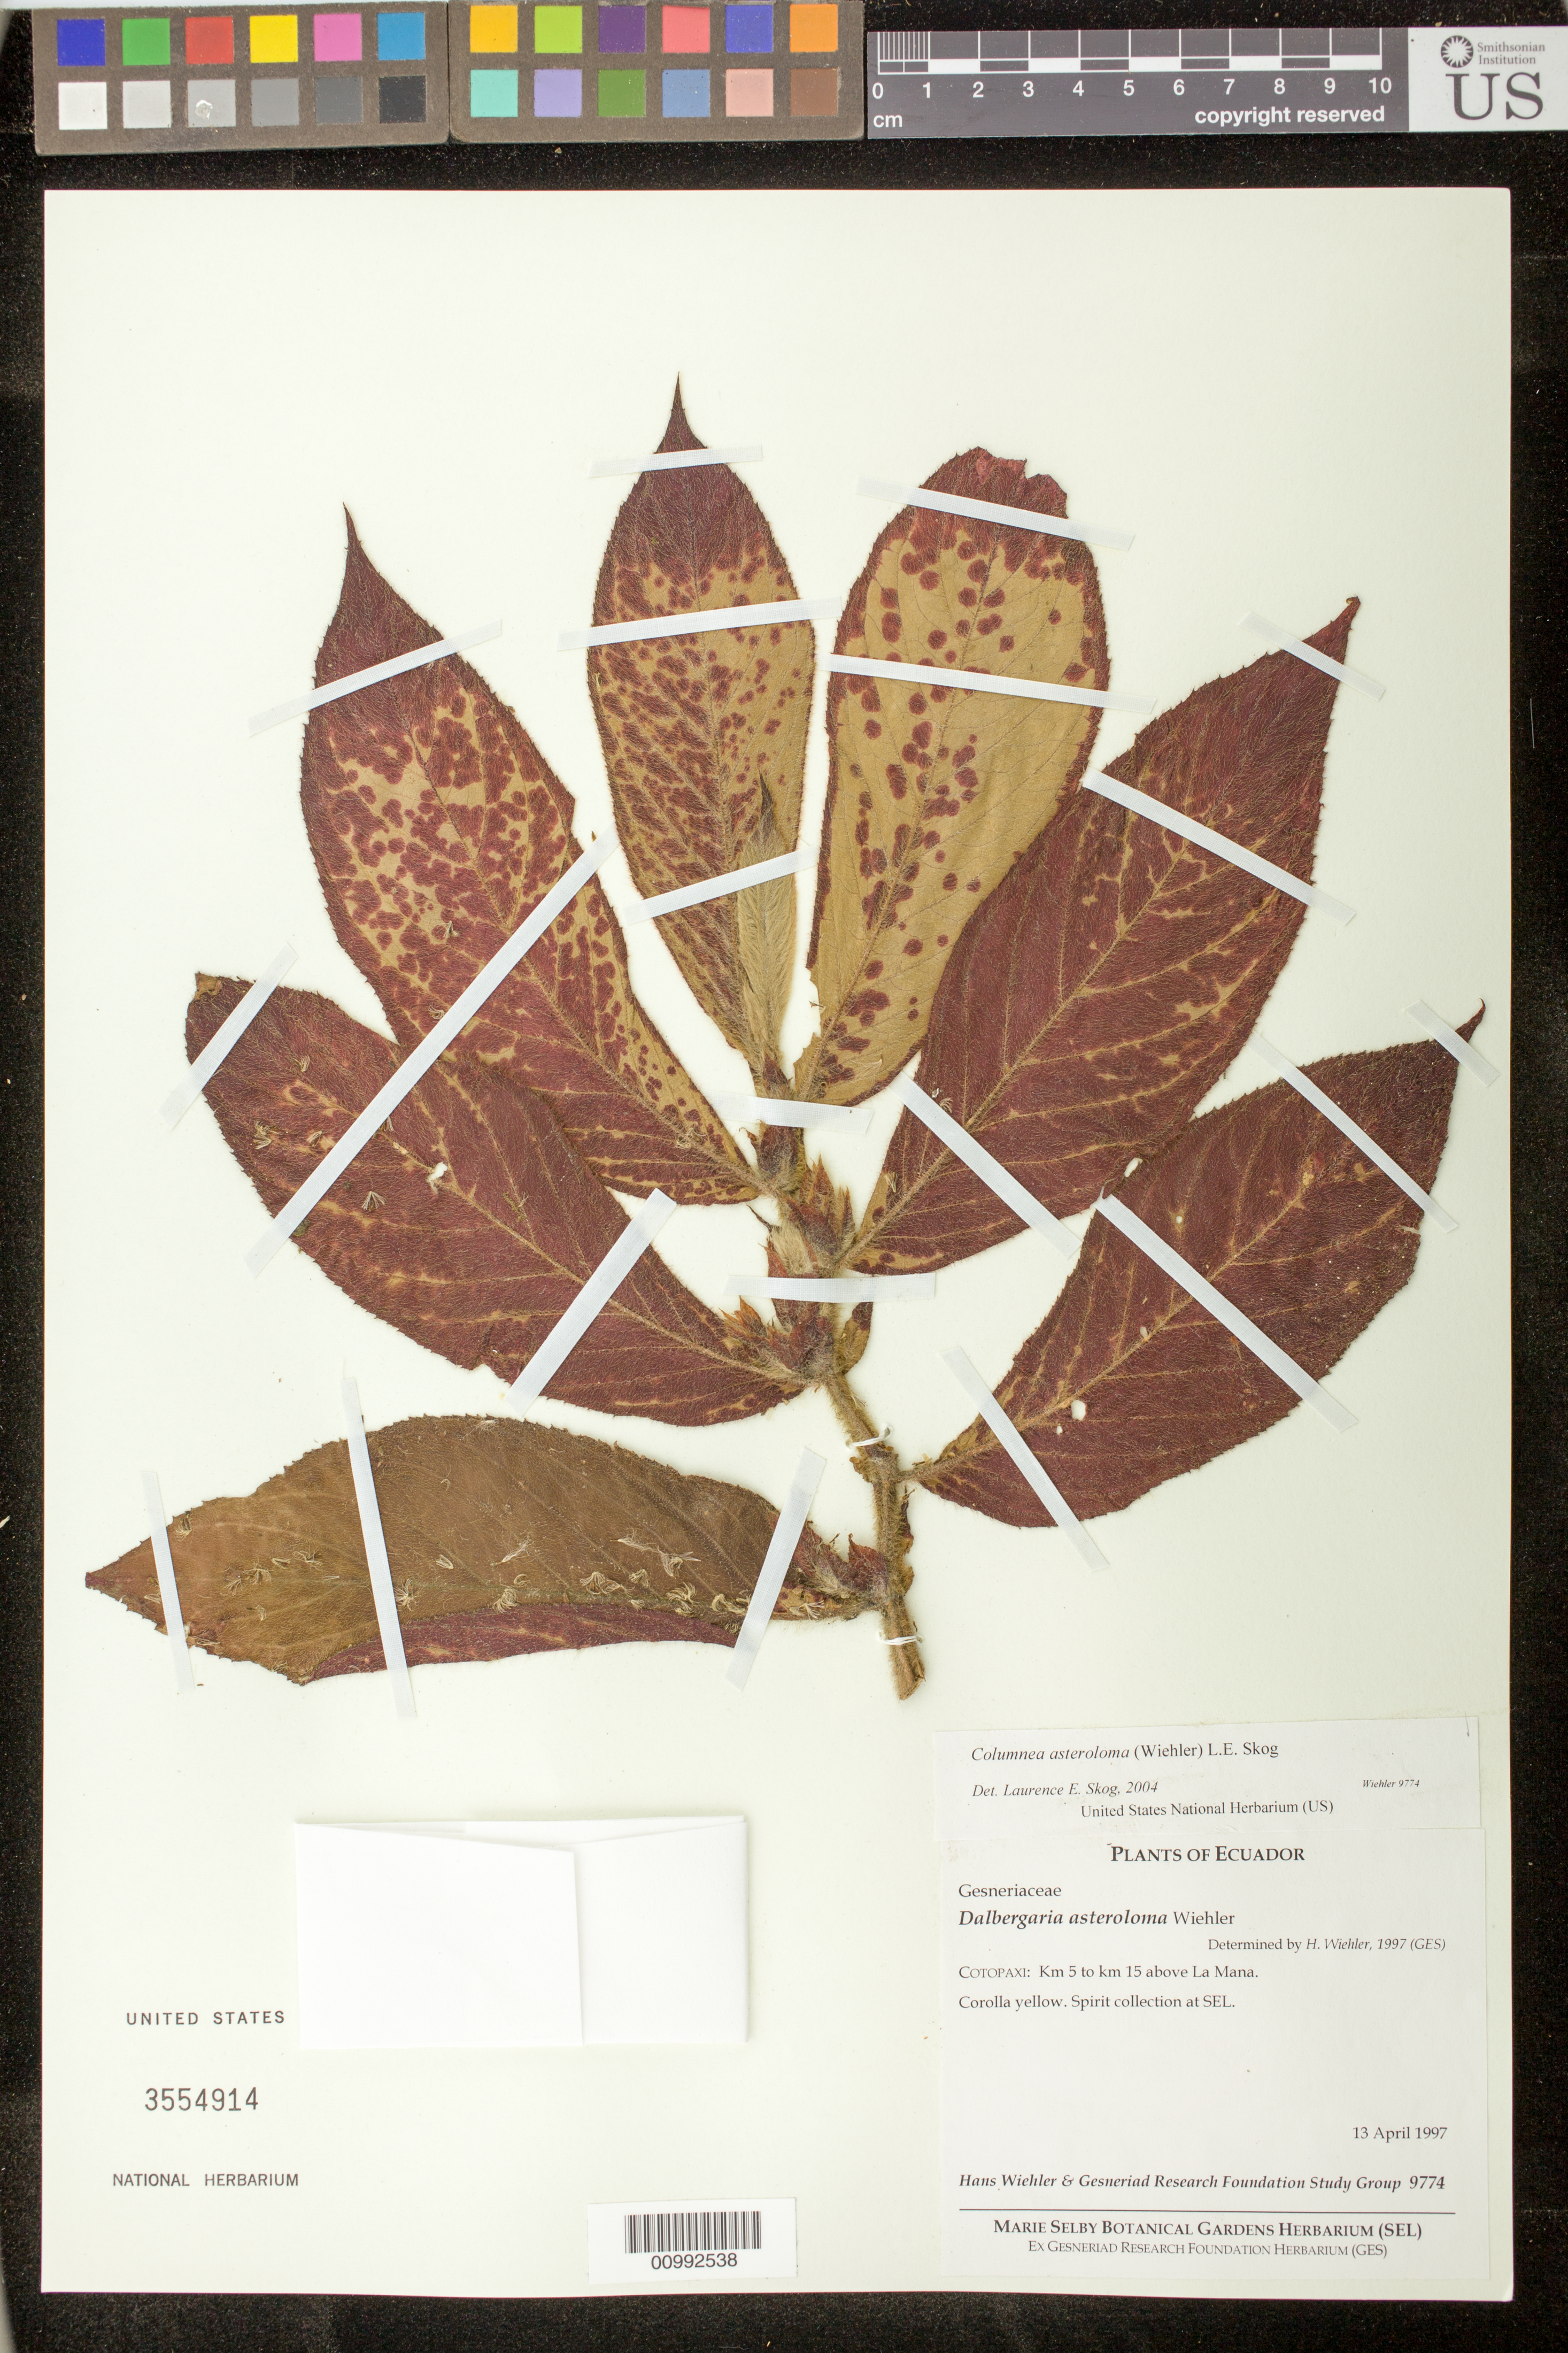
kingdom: Plantae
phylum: Tracheophyta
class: Magnoliopsida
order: Lamiales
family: Gesneriaceae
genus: Columnea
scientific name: Columnea asteroloma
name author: (Wiehler) L.E. Skog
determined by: Skog, Laurence E.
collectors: H. J. Wiehler & GRF Study Group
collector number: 9774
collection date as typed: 13 Apr 1997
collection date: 1997-04-13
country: Ecuador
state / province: Cotopaxi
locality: Cotopaxi: km 5 to km 15 above La Mana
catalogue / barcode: US 3554914